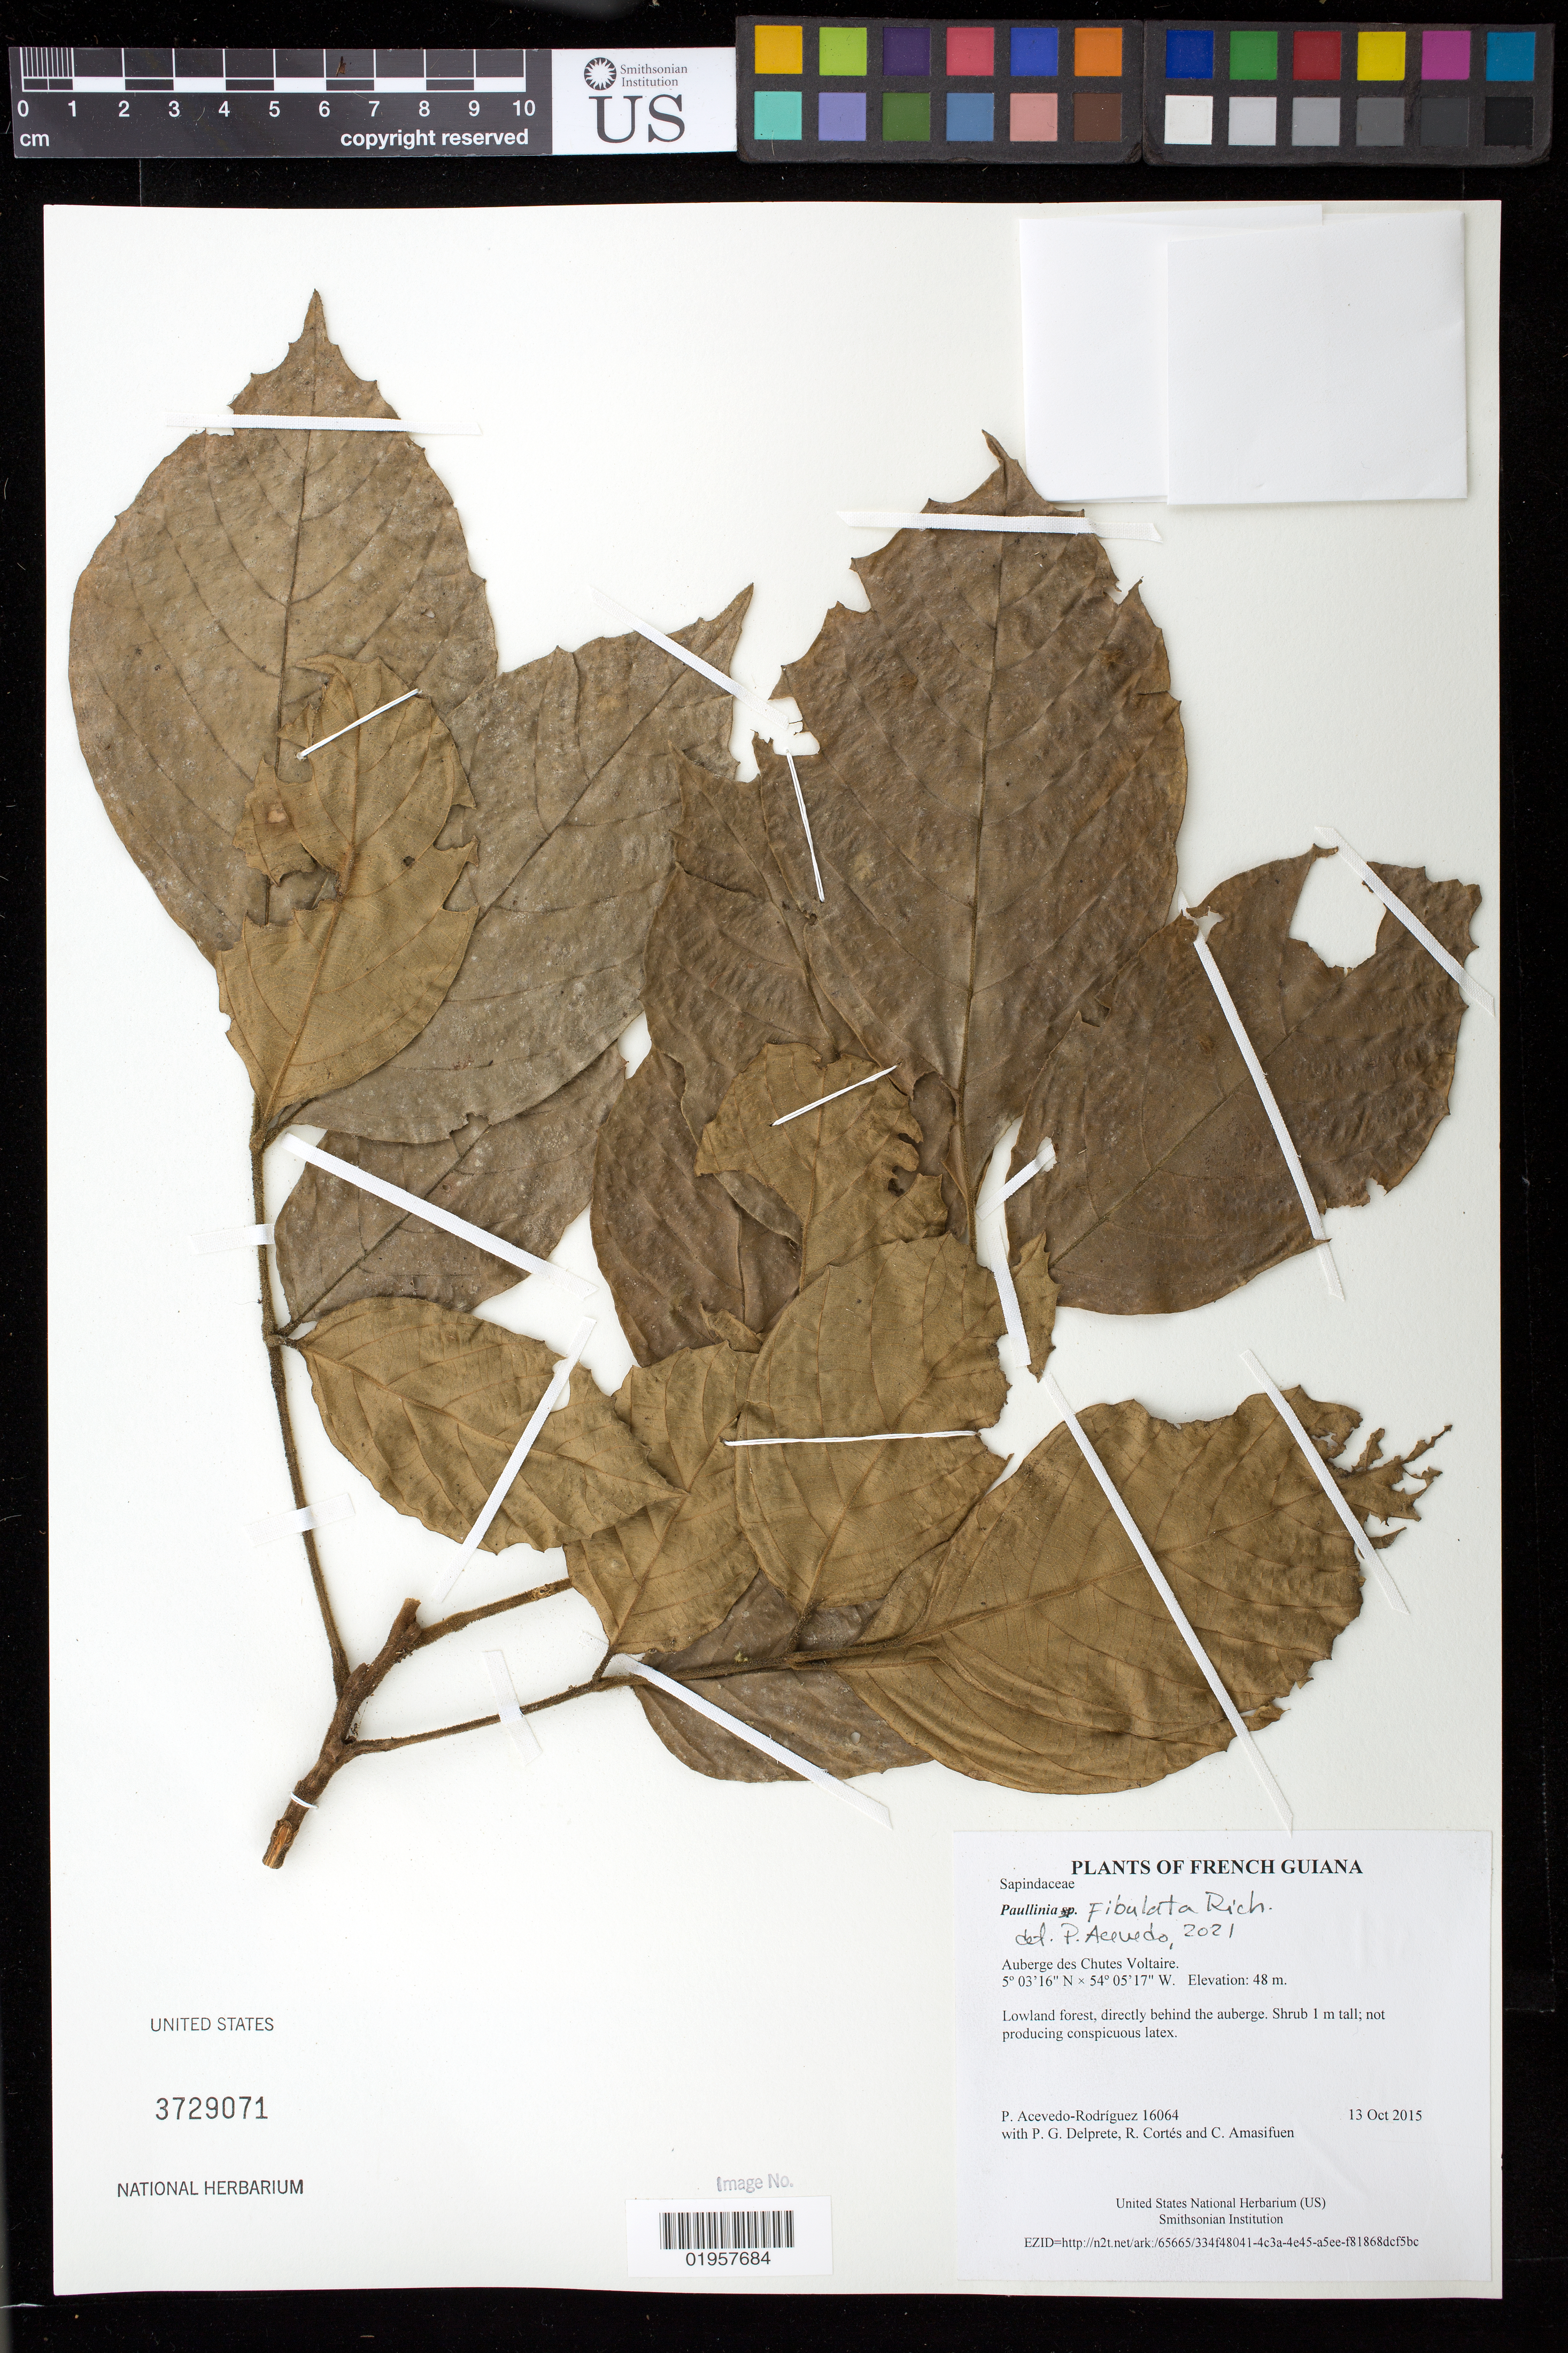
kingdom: Plantae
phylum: Tracheophyta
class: Magnoliopsida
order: Sapindales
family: Sapindaceae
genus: Paullinia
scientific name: Paullinia sp.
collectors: P. Acevedo-Rodr., P. G. Delprete, R. Cortés & C. Amasifuen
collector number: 16064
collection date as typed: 13 October 2015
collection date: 2015-10-13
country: French Guiana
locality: Auberge des Chutes Voltaire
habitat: Lowland forest, directly behind the auberge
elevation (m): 48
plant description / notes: US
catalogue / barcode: US 3729071